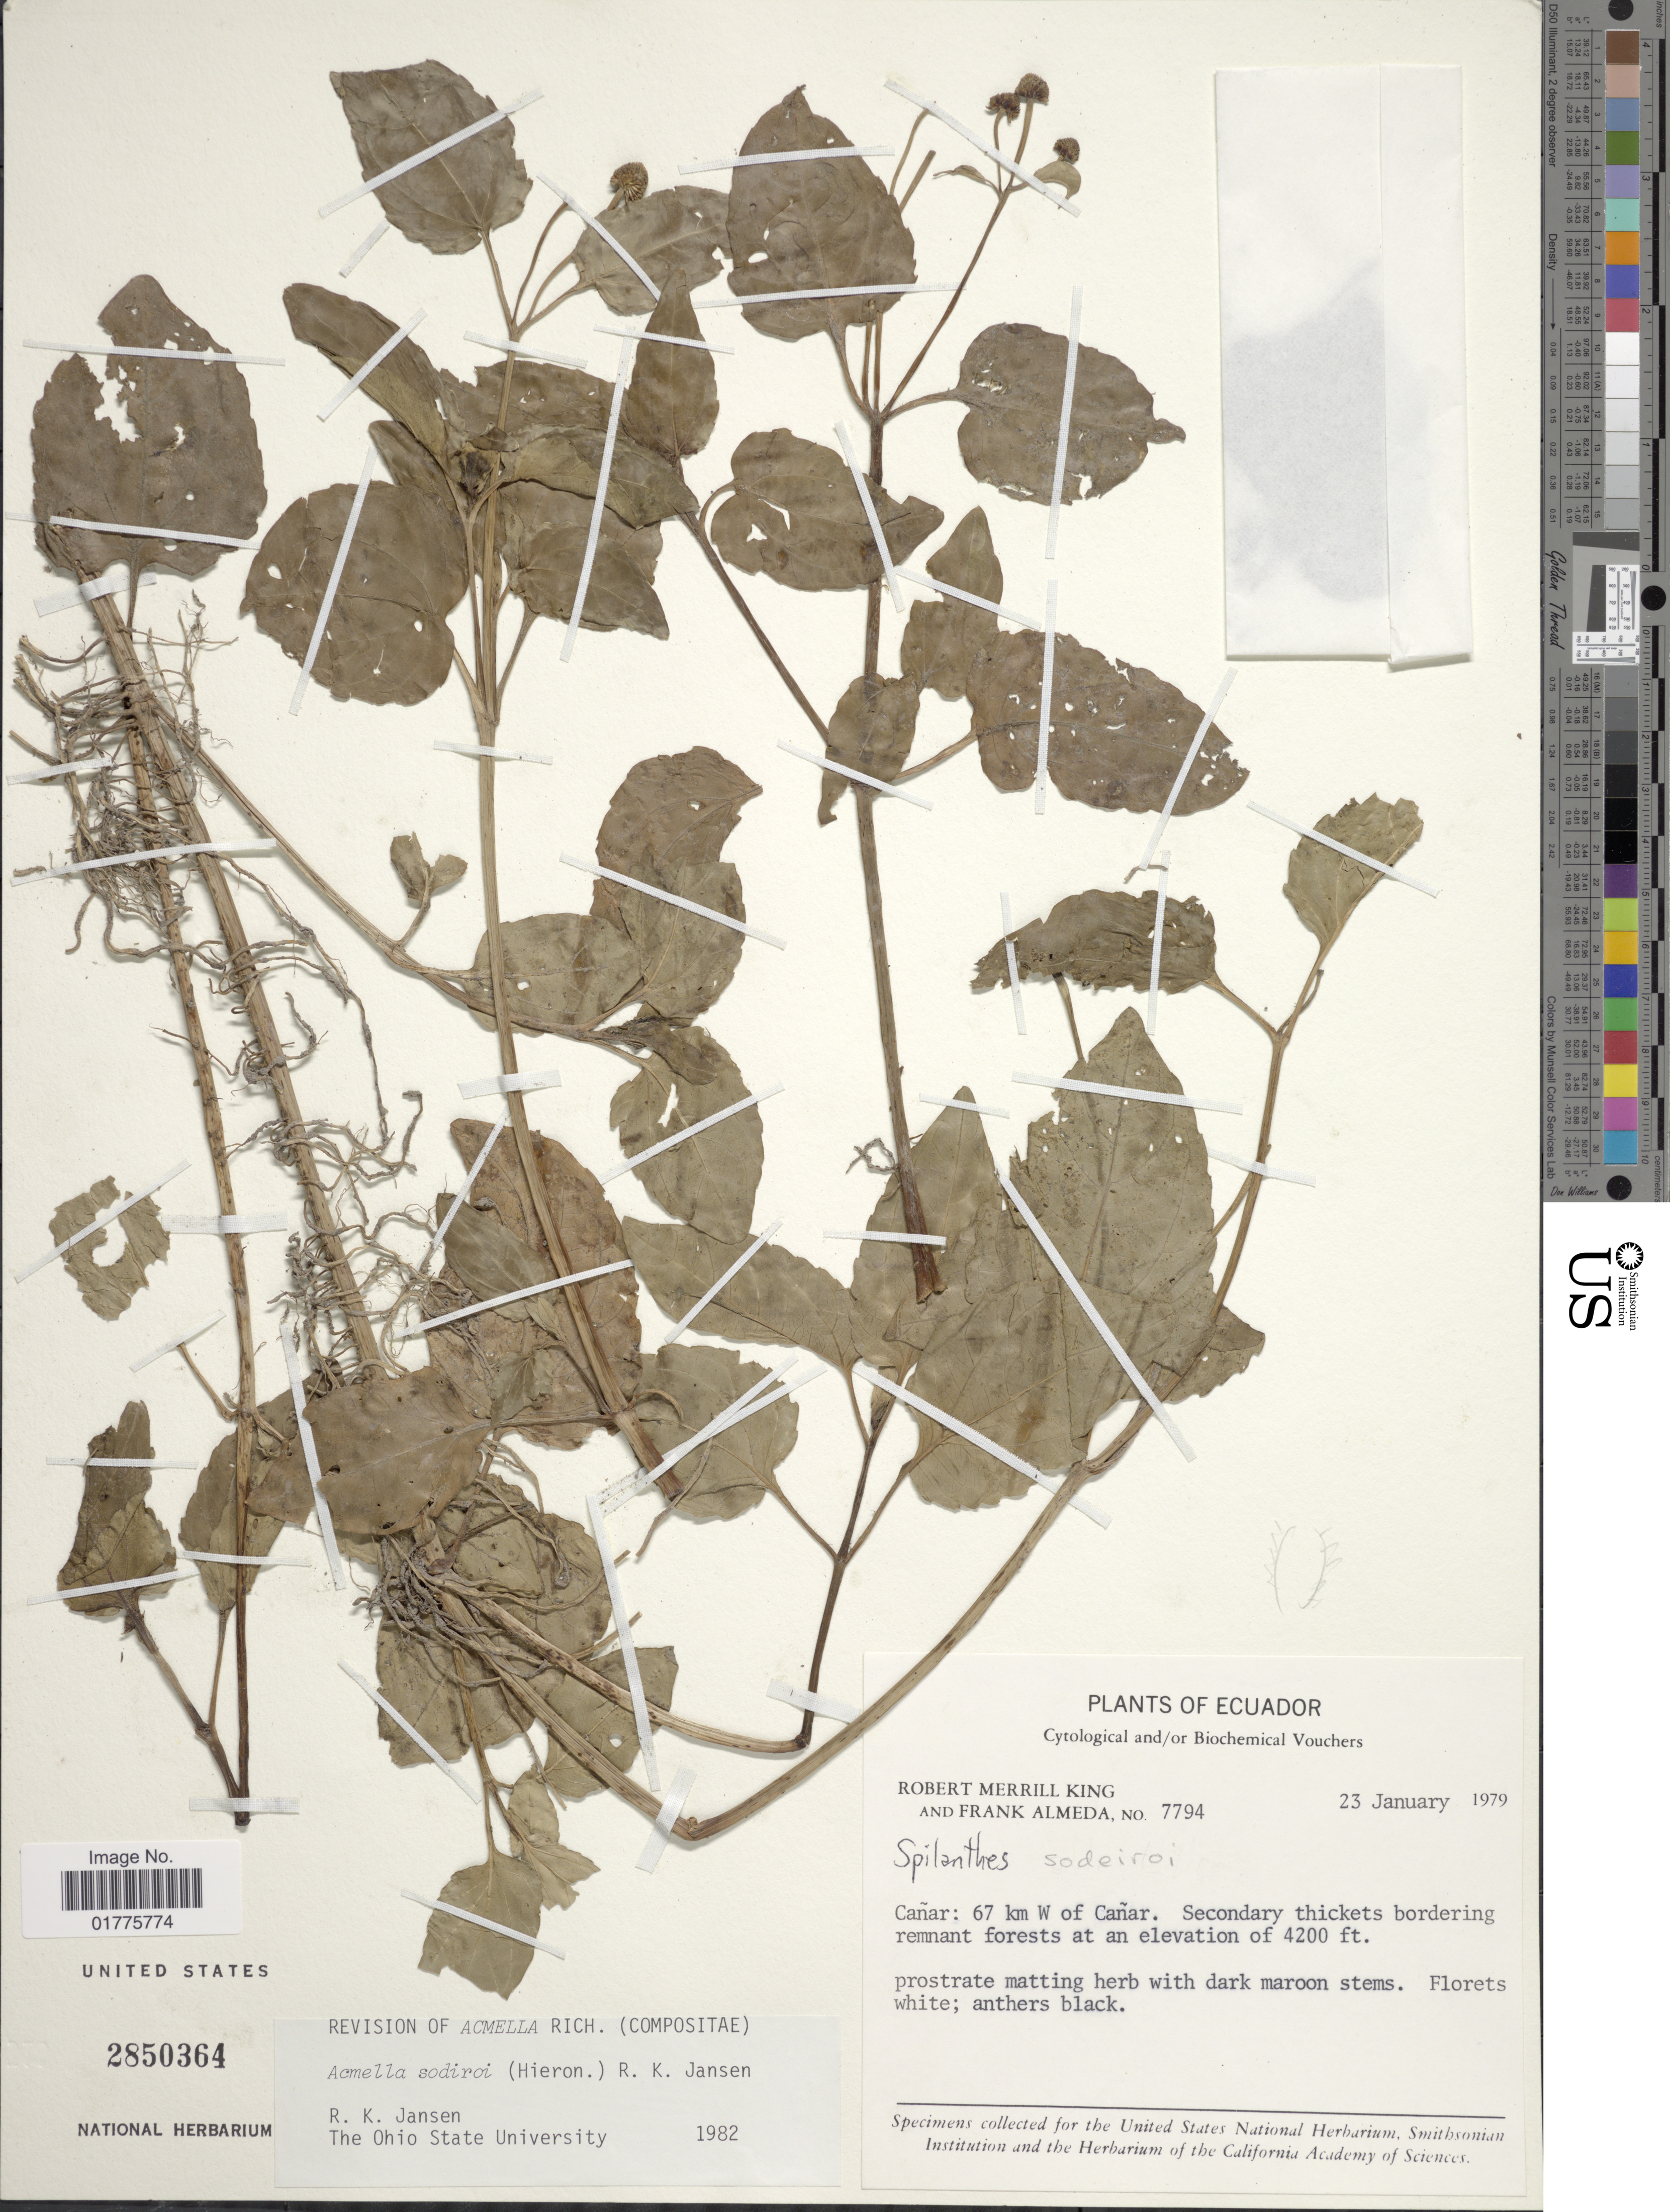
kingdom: Plantae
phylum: Tracheophyta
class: Magnoliopsida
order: Asterales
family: Asteraceae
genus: Acmella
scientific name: Acmella sodiroi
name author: (Hieron.) R.K. Jansen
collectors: R. M. King & F. Almeda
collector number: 7794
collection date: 1979-01-23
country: Ecuador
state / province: Cañar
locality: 67 km W of Cañar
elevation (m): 1280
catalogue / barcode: US 2850364